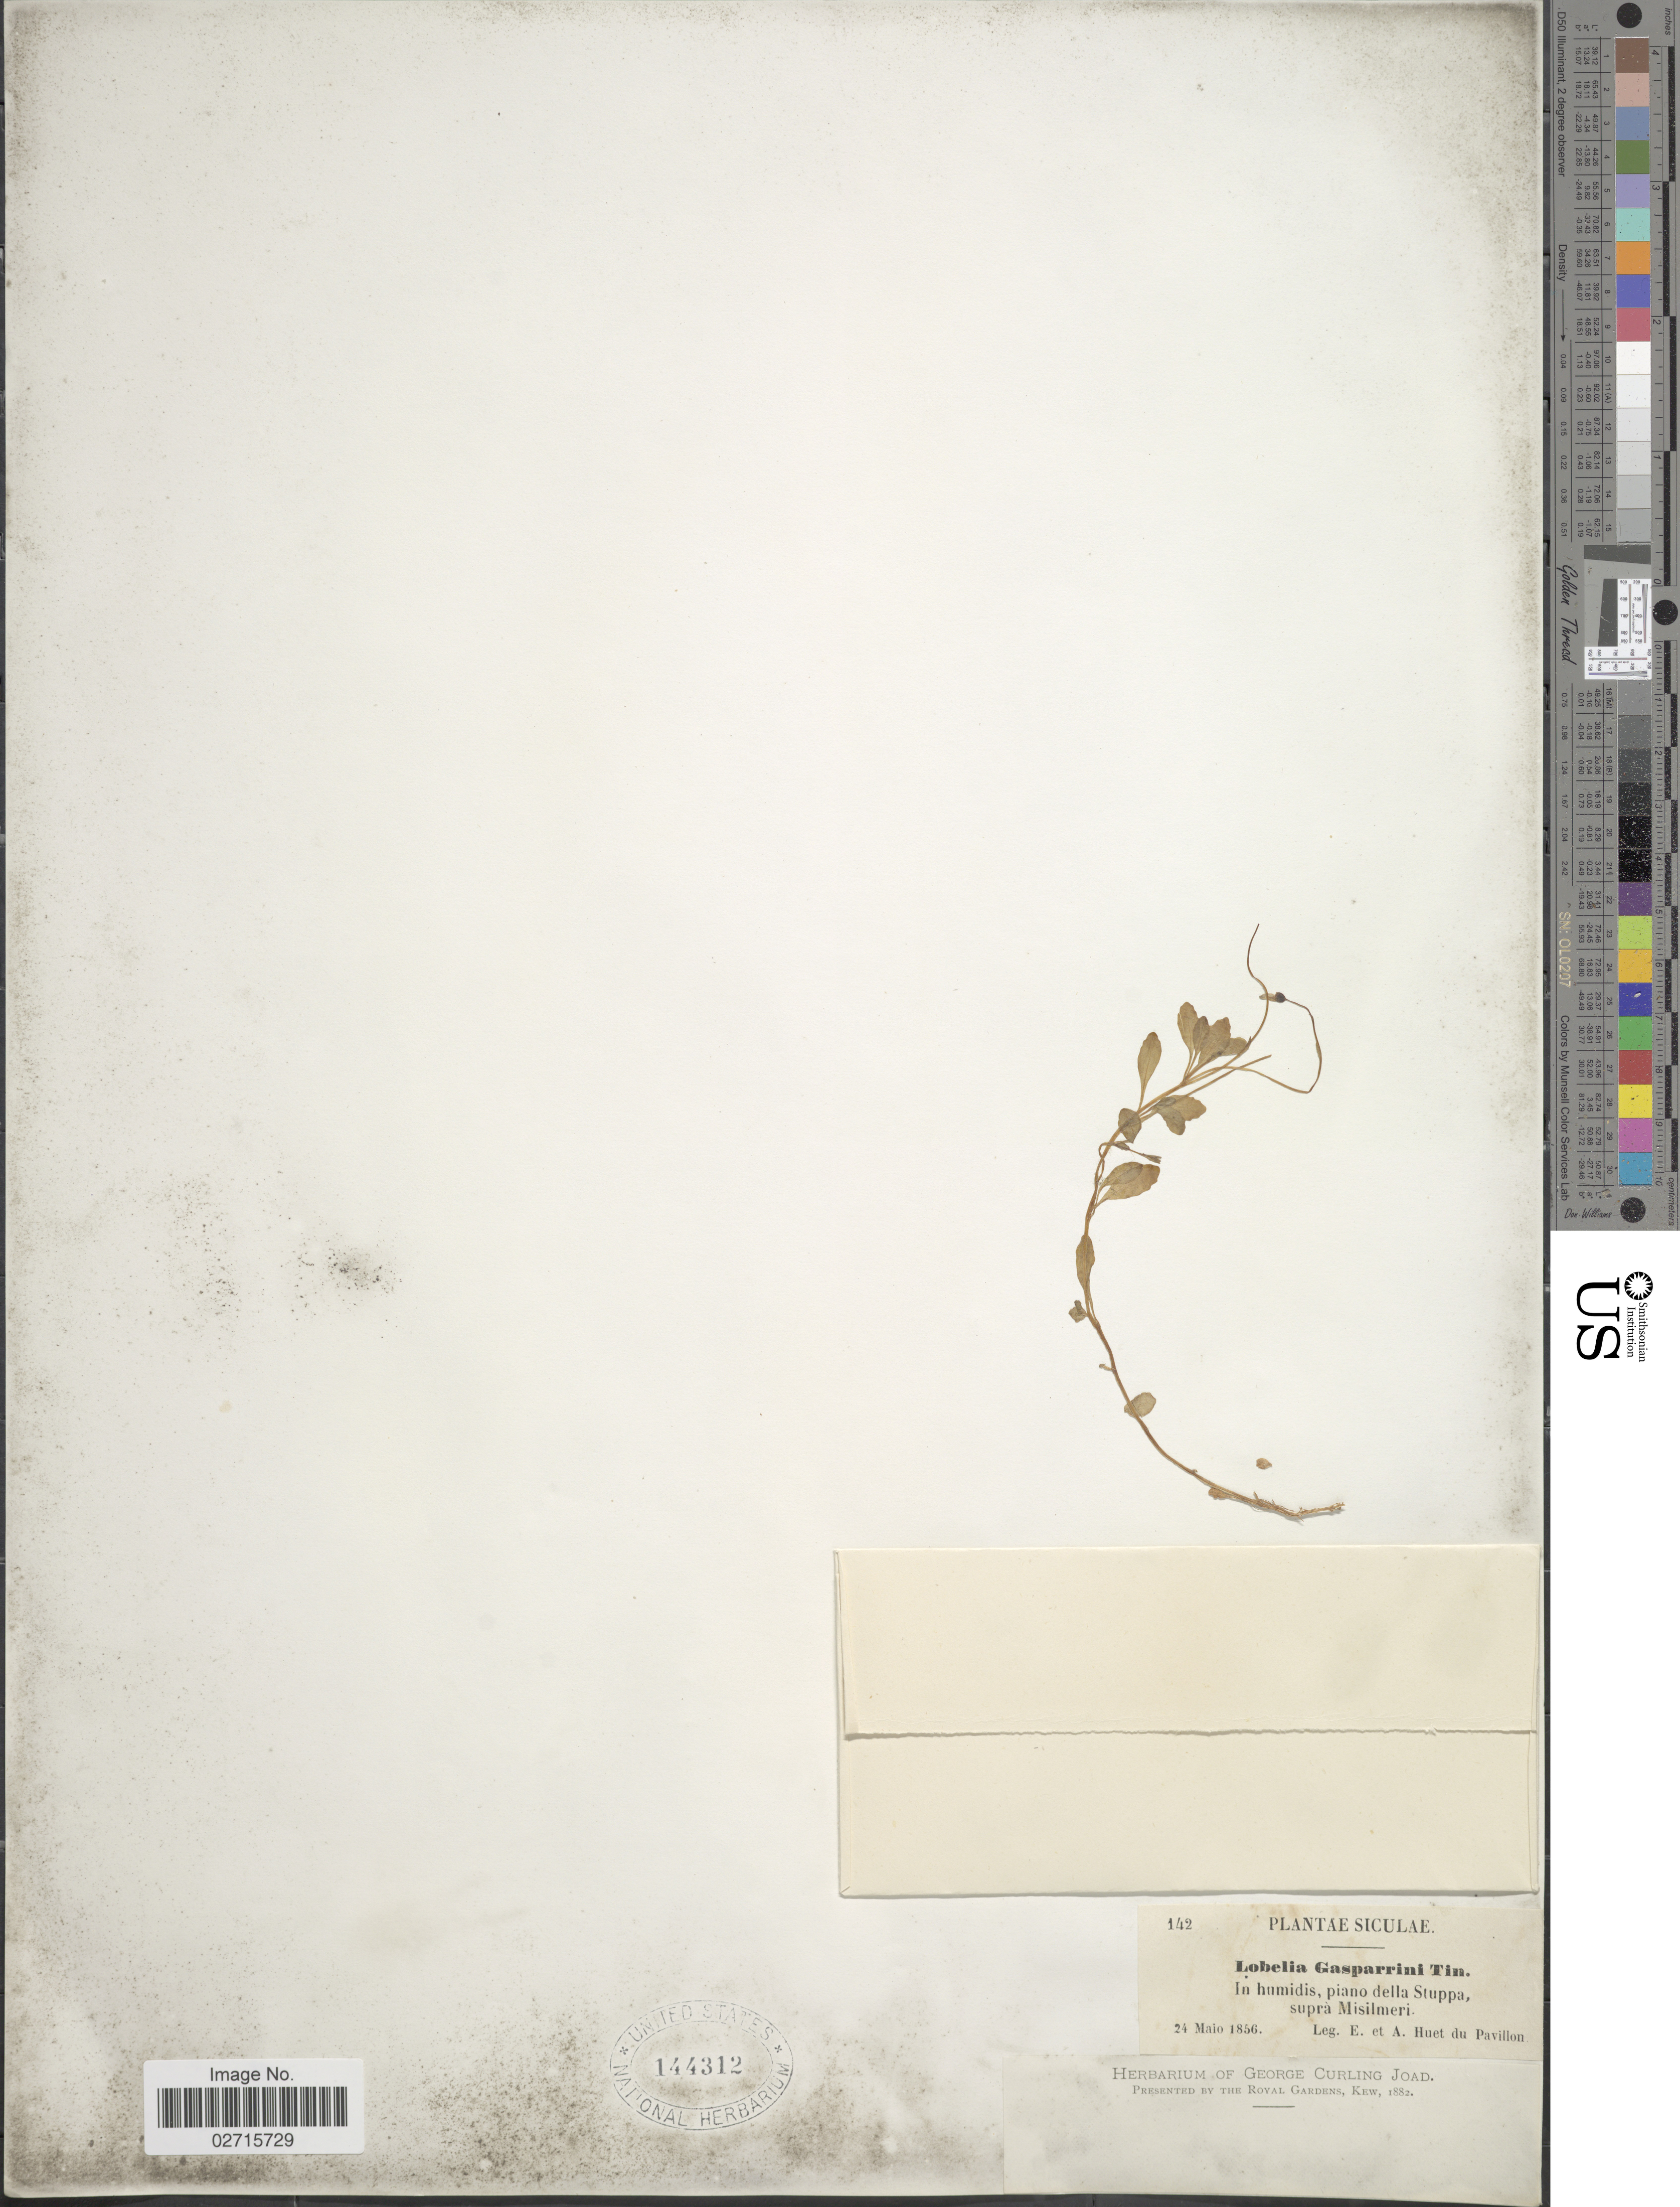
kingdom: Plantae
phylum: Tracheophyta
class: Magnoliopsida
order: Asterales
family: Campanulaceae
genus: Lobelia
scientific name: Lobelia gasparrinii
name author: Tineo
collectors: E. Huet du Pavillon & A. Huet du Pavillon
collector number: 142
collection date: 1956-05-24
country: Italy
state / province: Siciliana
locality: Siculae. In humidis, piano della Stuppa, supra Misilmeri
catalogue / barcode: US 144312